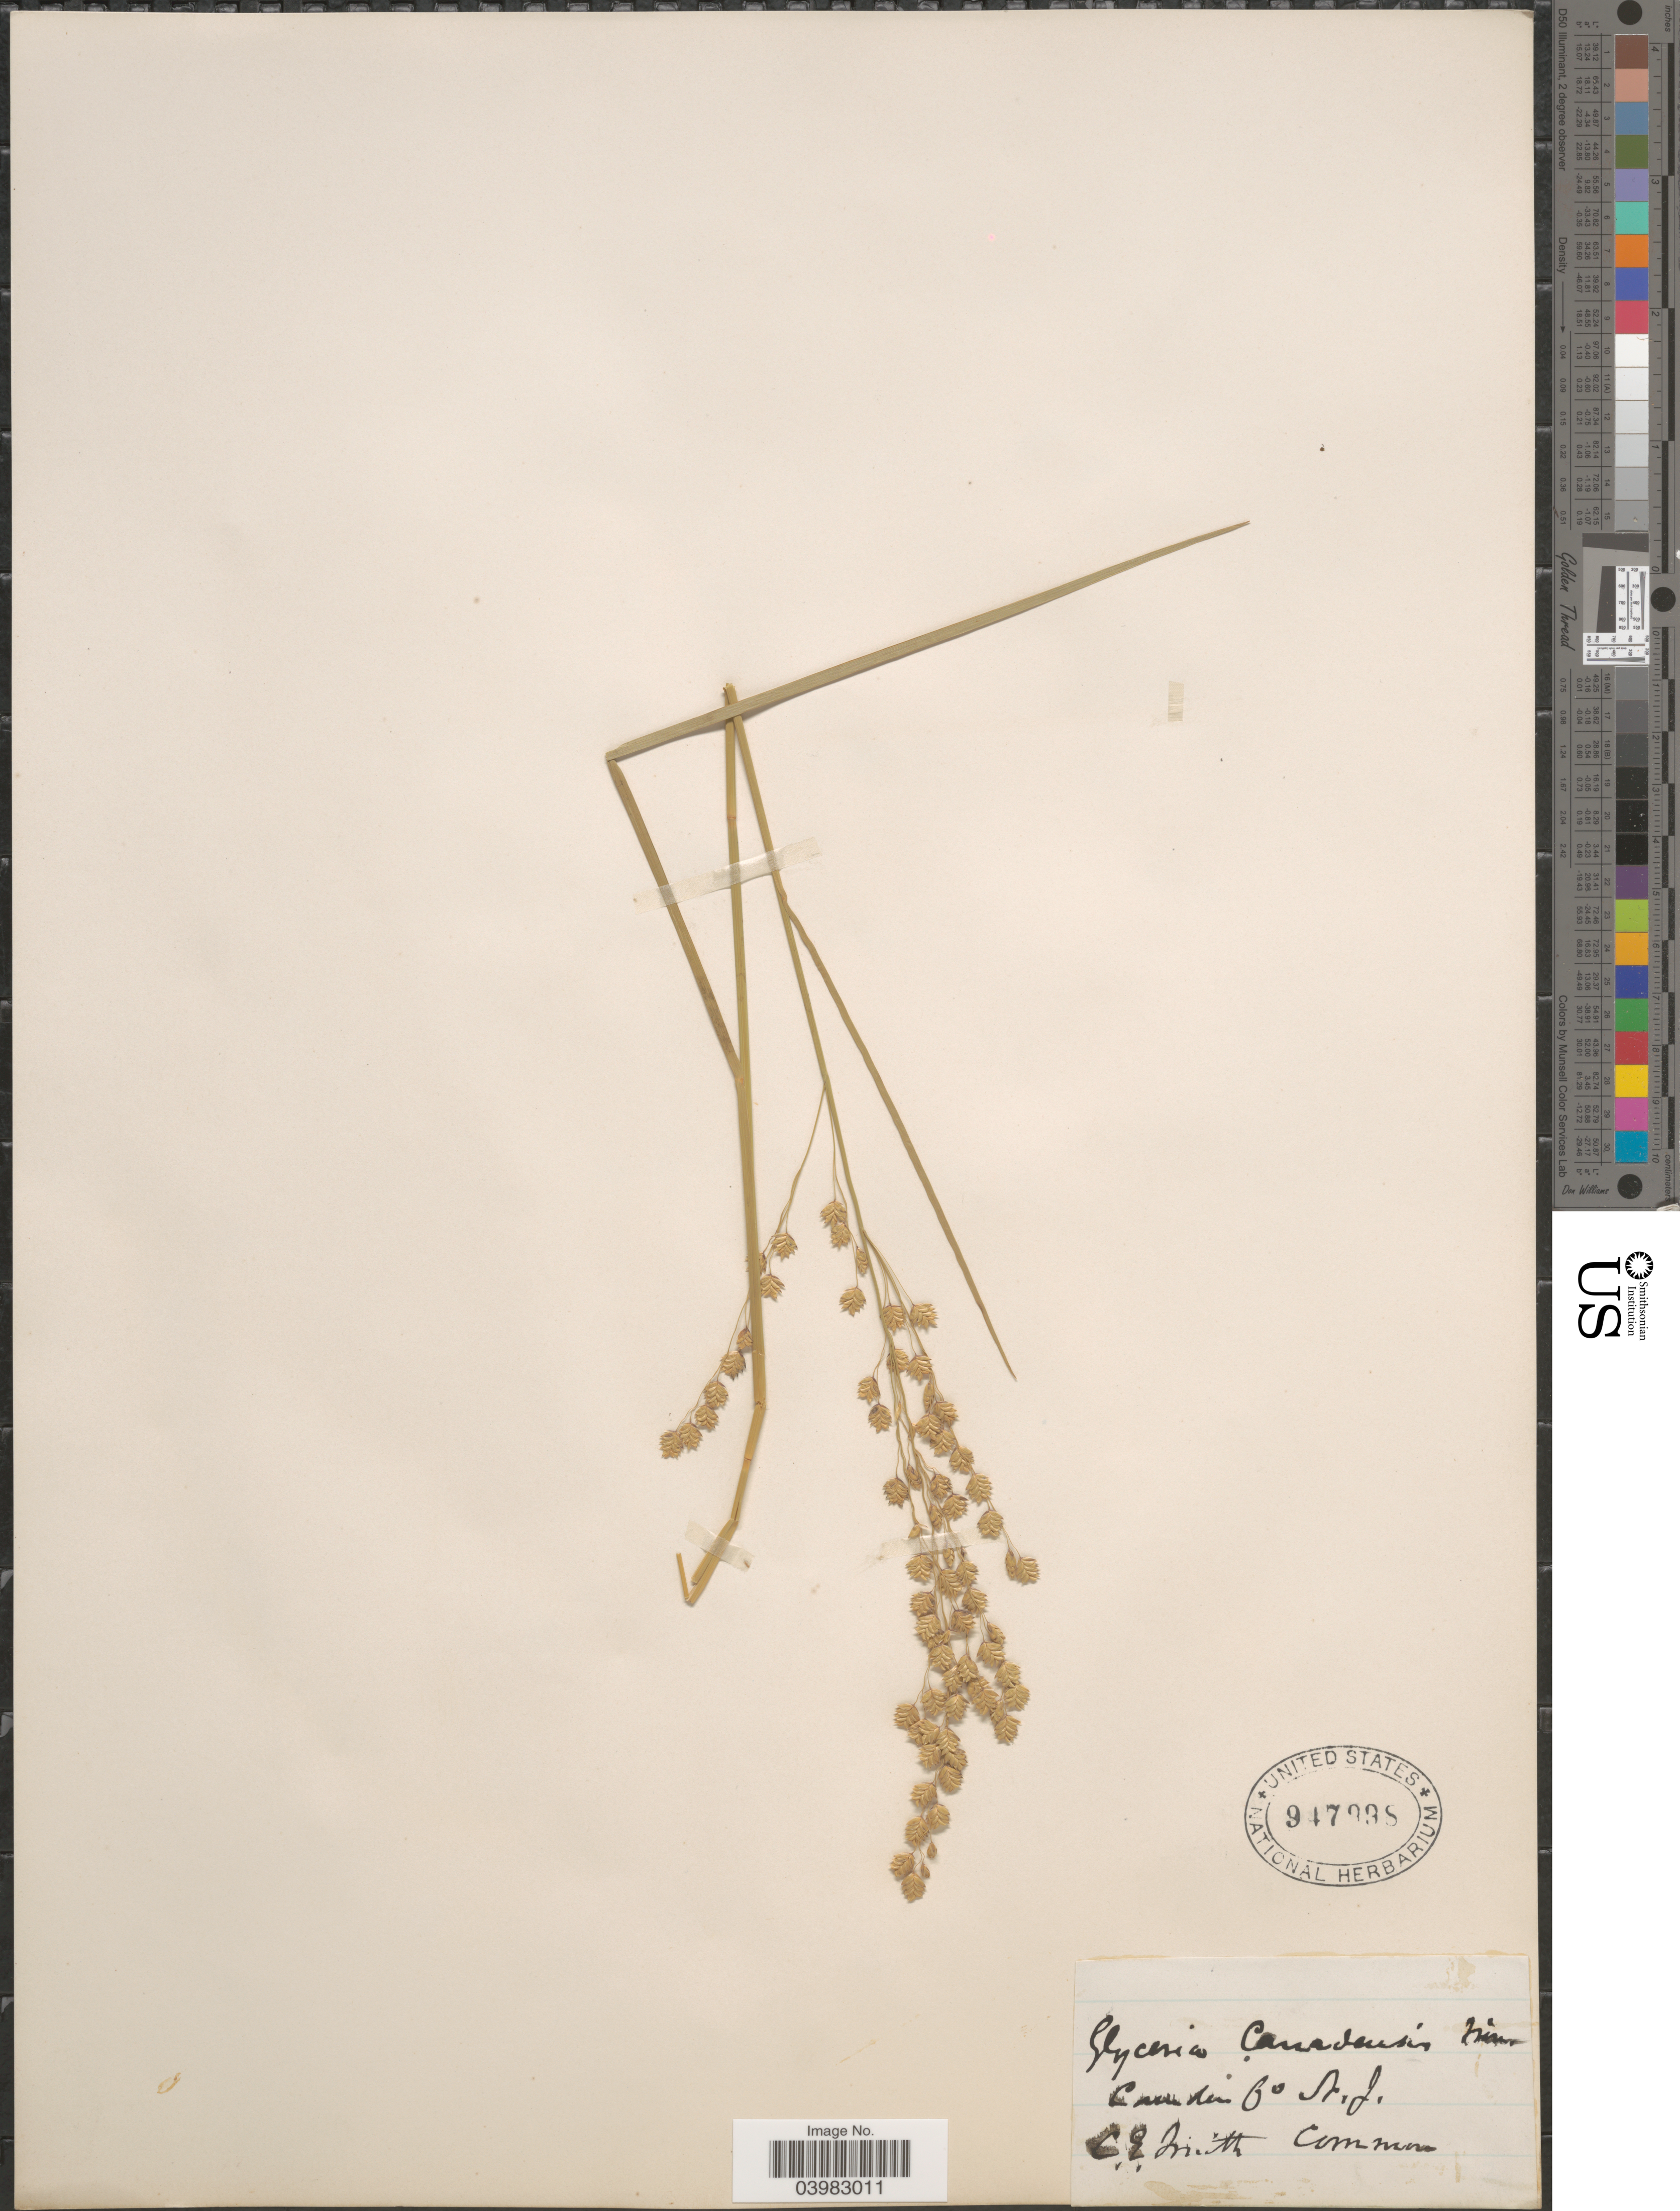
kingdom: Plantae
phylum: Tracheophyta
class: Liliopsida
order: Poales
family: Poaceae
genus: Glyceria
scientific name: Glyceria canadensis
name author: (Michx.) Trin.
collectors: C. E. Smith Jr.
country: United States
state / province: New Jersey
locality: Camden Co.